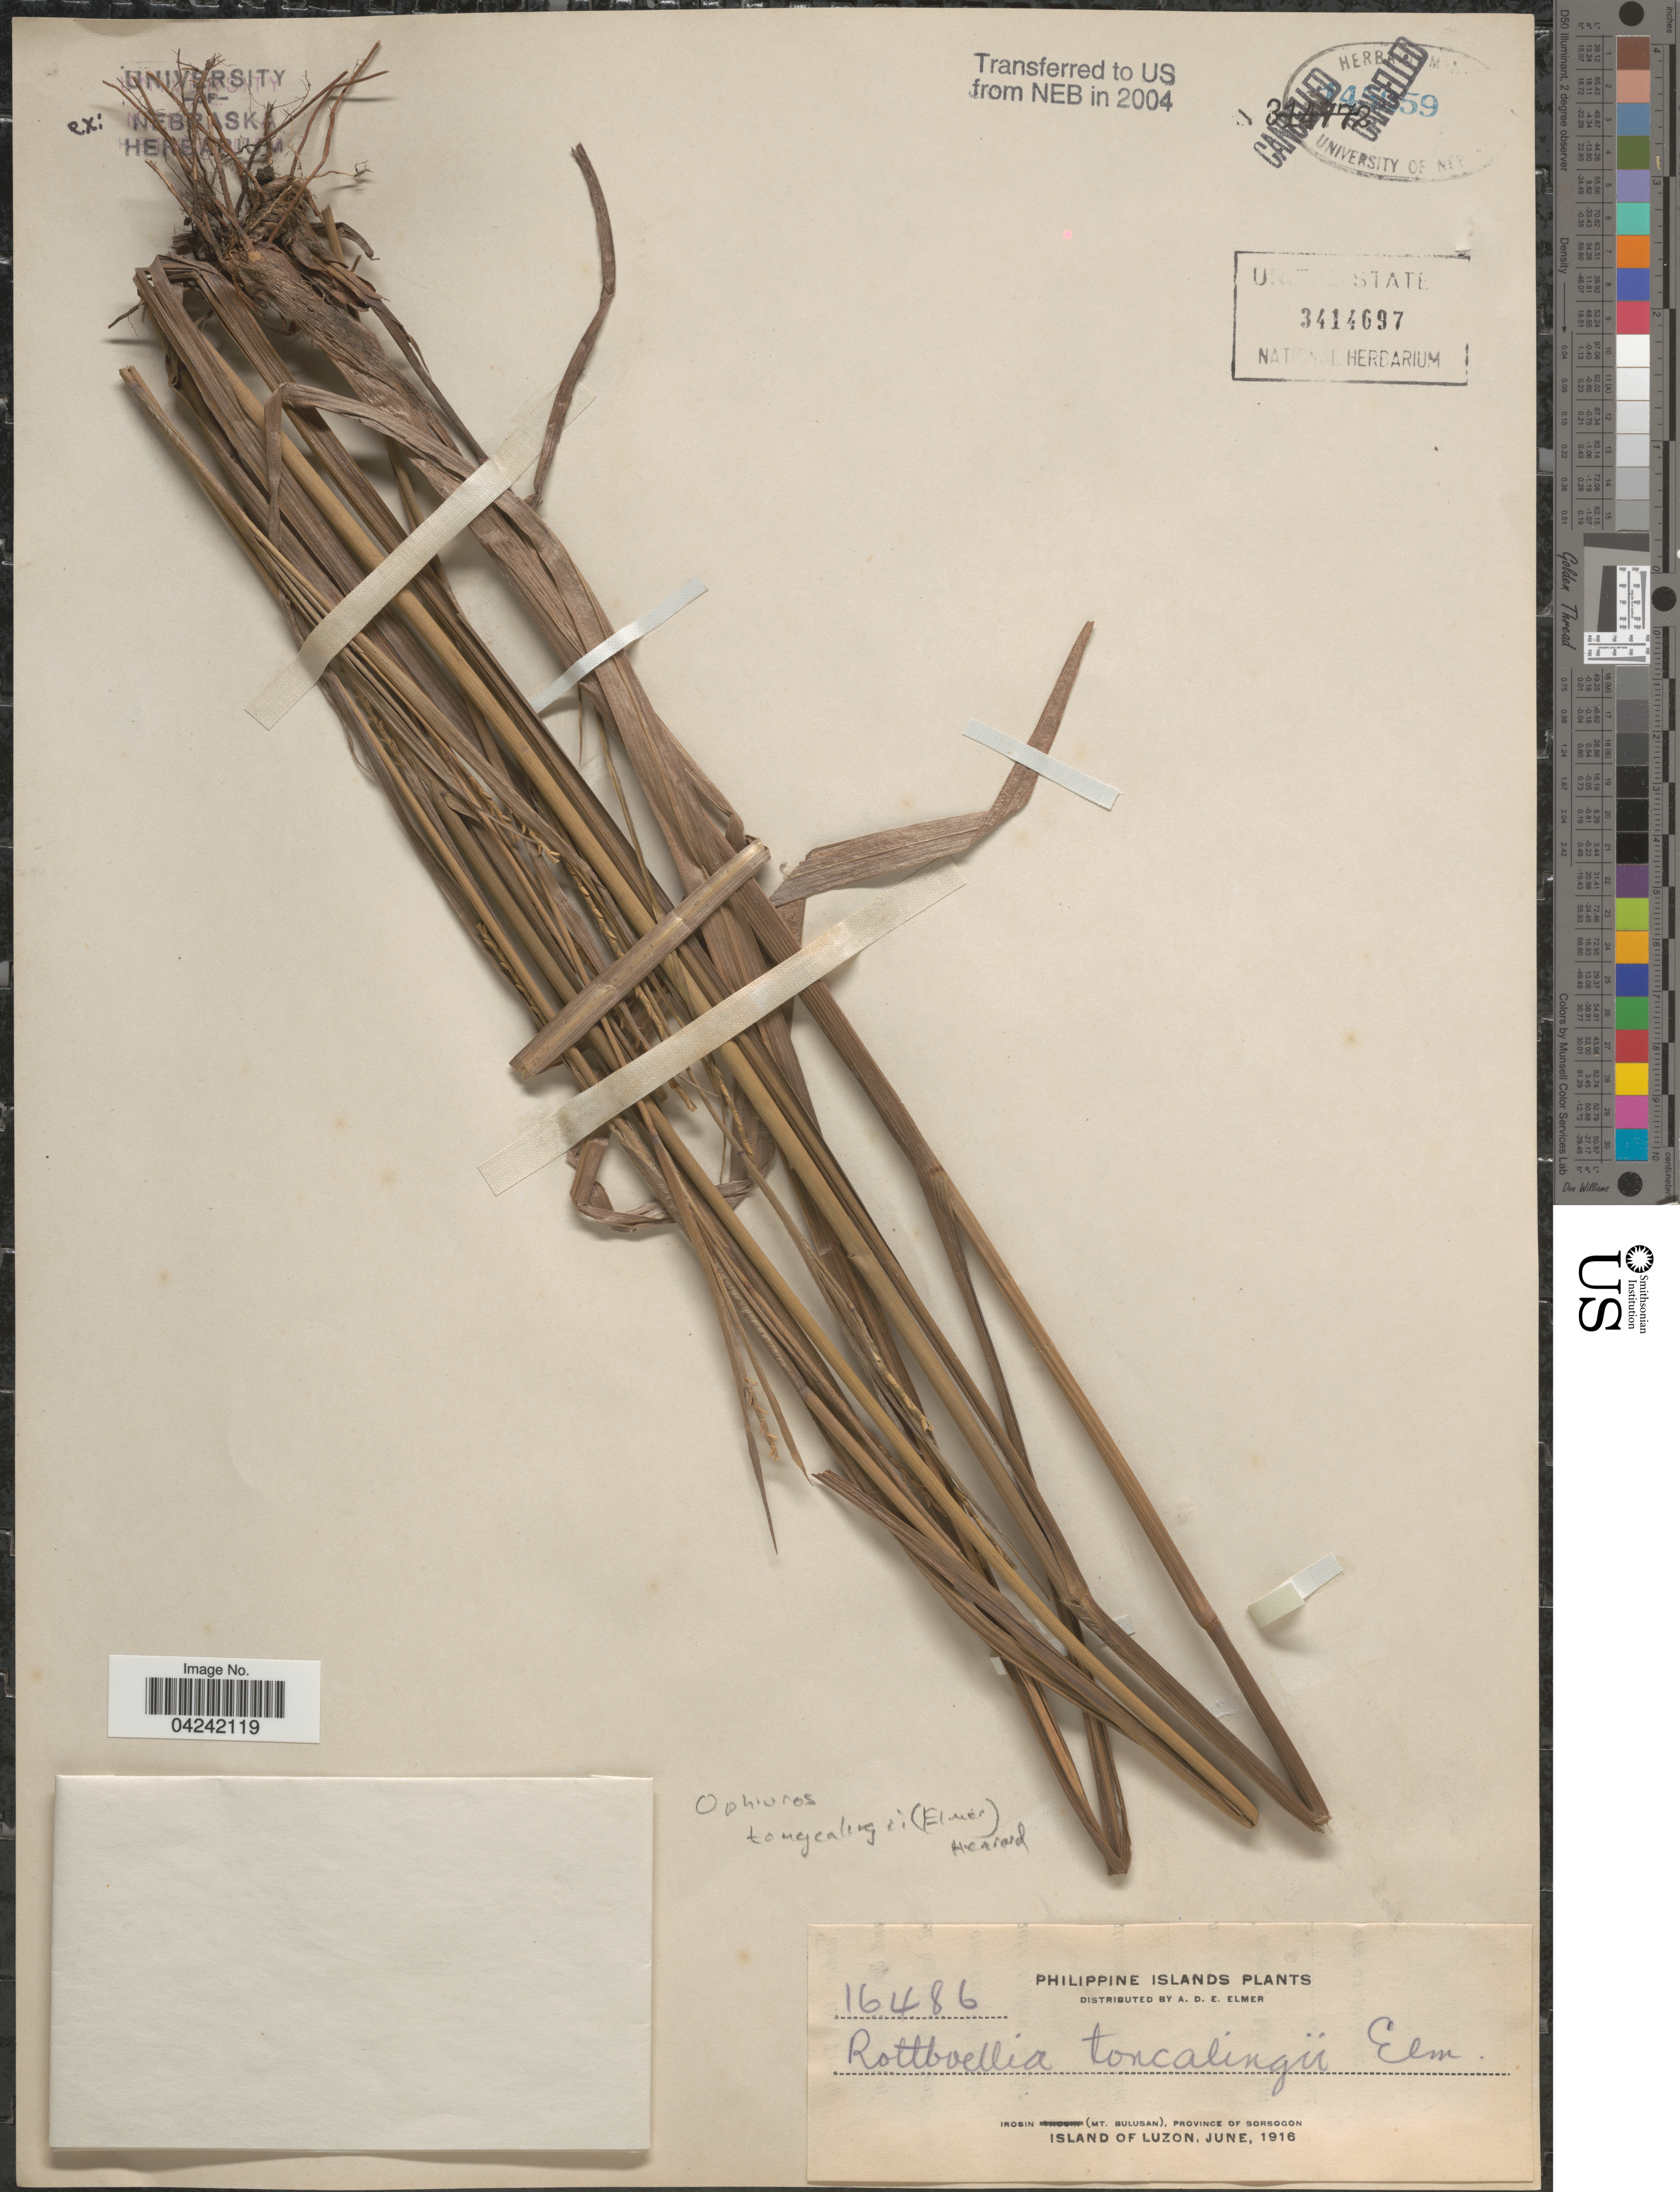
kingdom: Plantae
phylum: Tracheophyta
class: Liliopsida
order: Poales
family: Poaceae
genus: Ophiuros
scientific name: Ophiuros exaltatus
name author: (L.) Kuntze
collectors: A. D. E. Elmer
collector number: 16486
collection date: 1916-06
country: Philippines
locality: Irosin (Mt. Bulusan), Province Of Sorsogon. Island Of Luzon.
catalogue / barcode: US 3414697